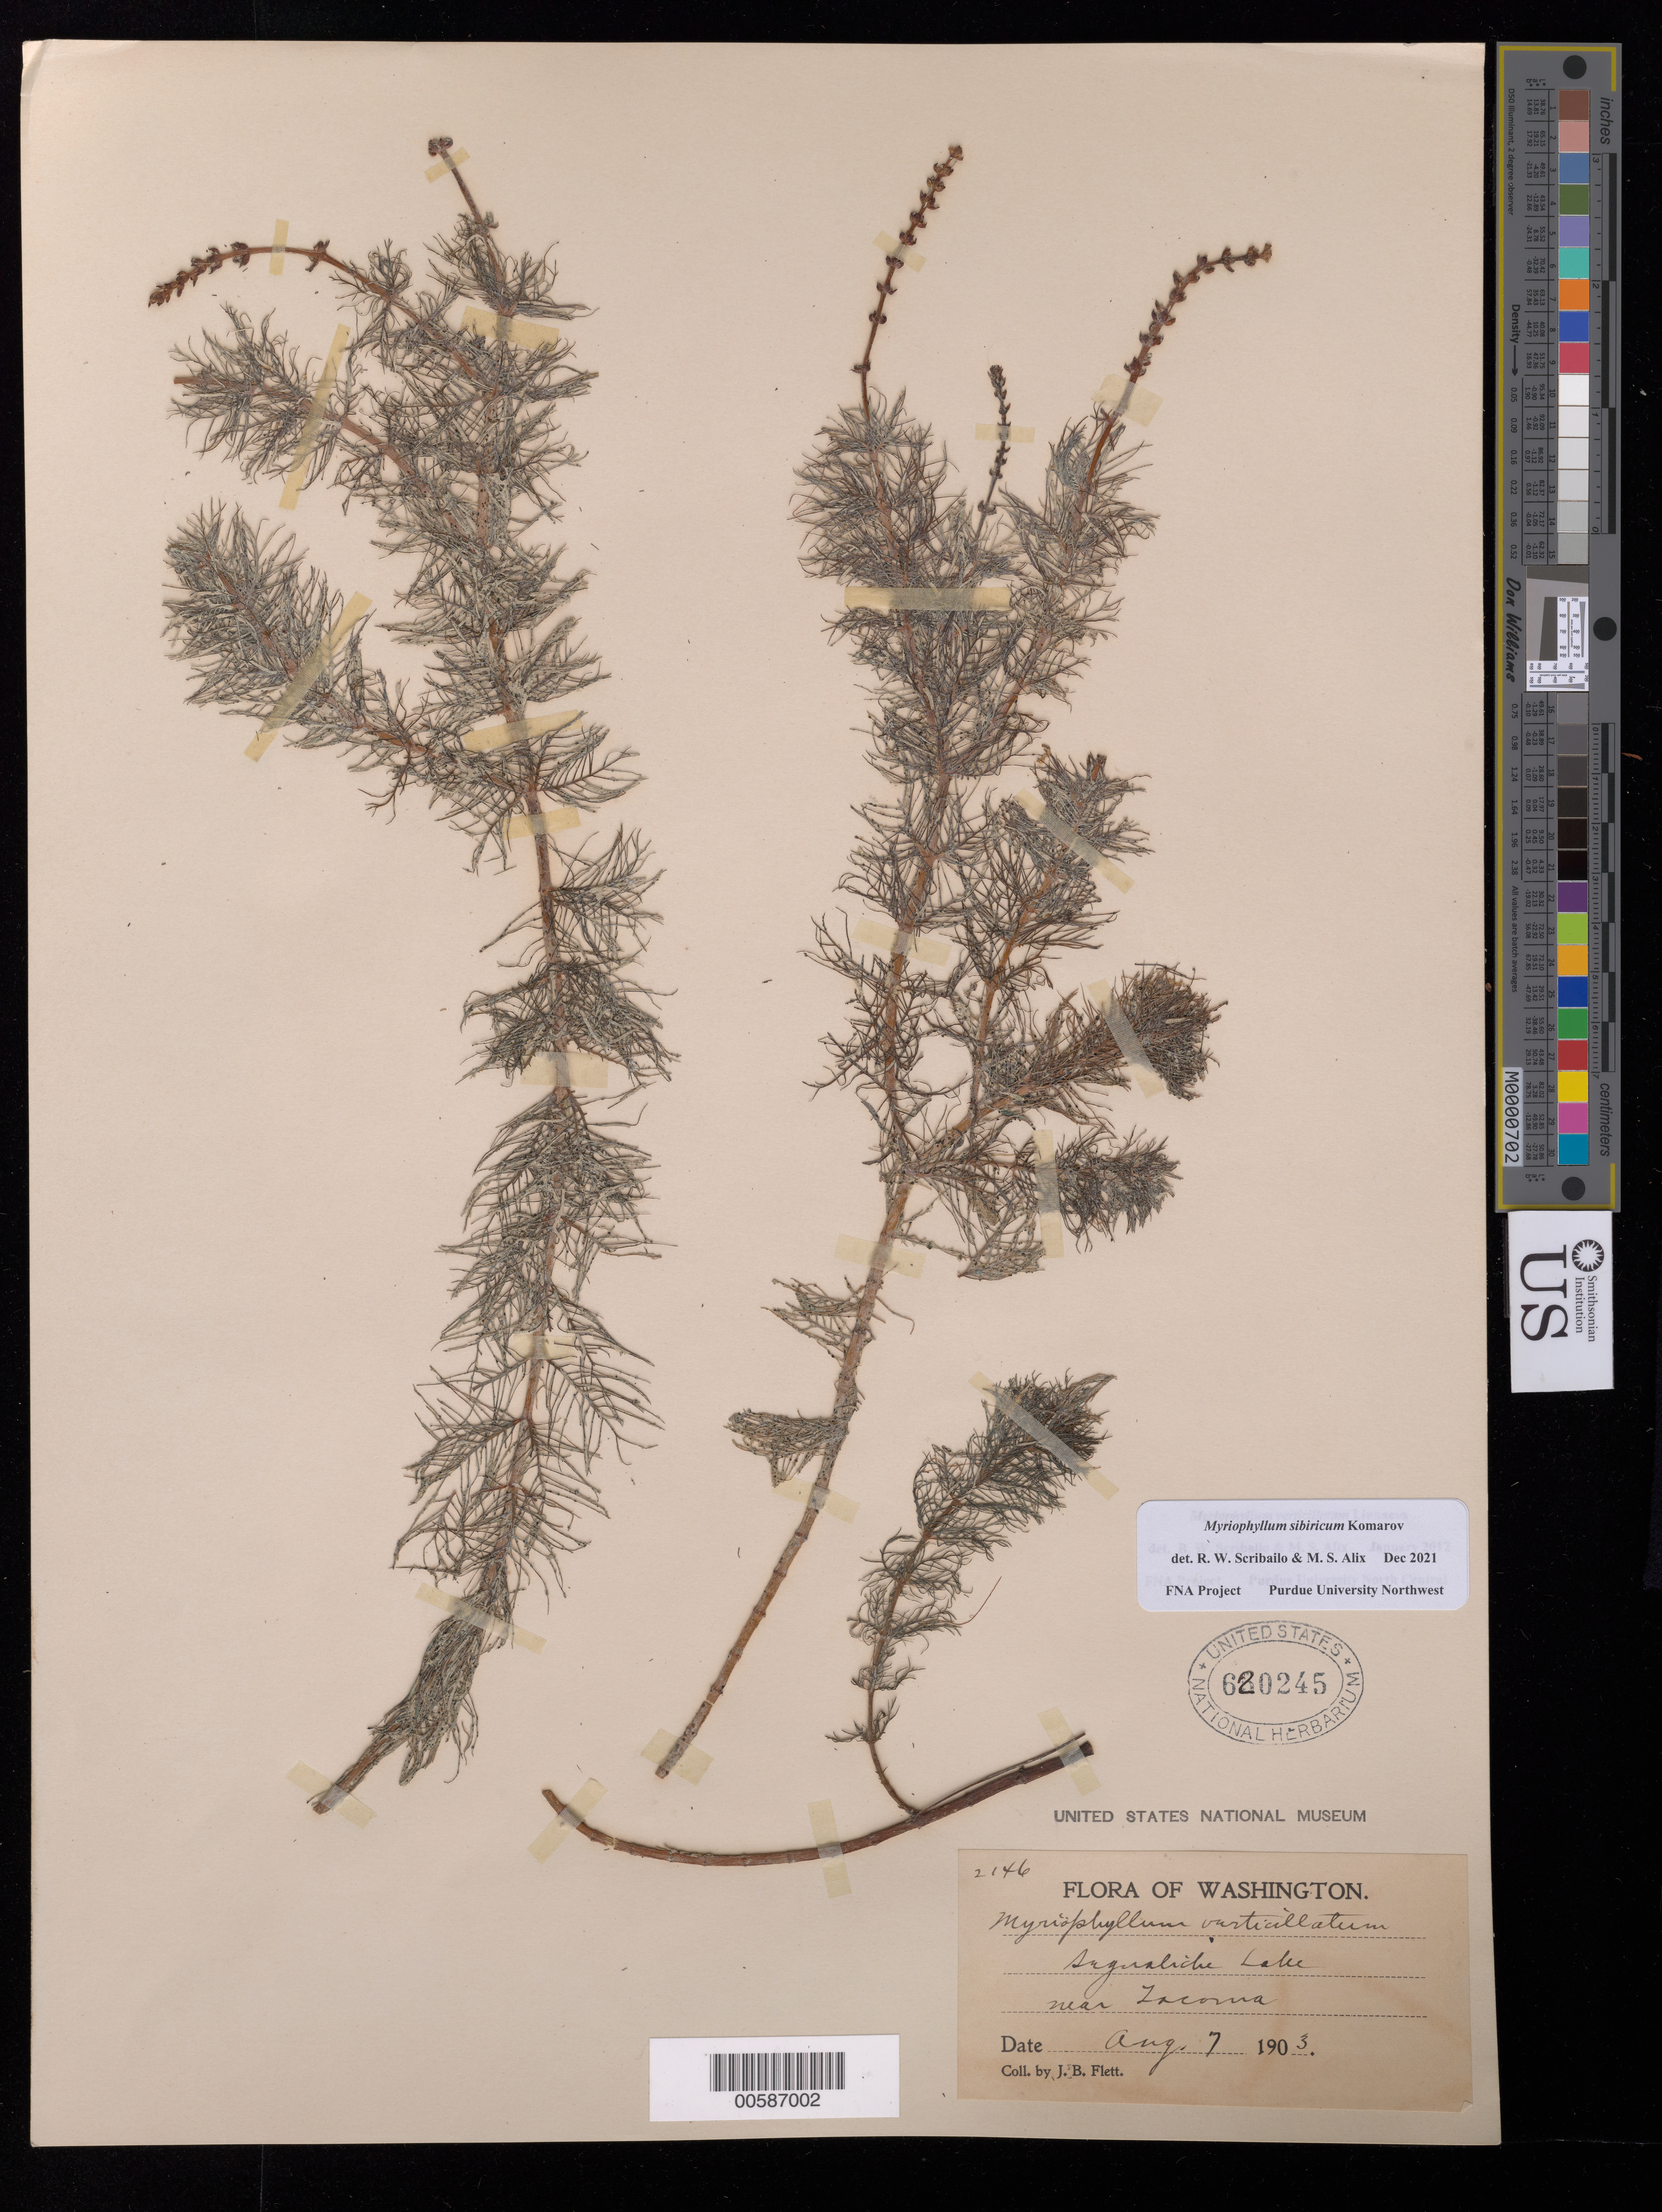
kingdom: Plantae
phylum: Tracheophyta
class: Magnoliopsida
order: Saxifragales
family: Haloragaceae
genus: Myriophyllum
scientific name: Myriophyllum sibiricum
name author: Kom.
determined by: Scribailo, R. W.; Alix, M. S.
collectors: J. Flett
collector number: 2146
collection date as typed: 07 Aug 1903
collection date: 1903-08-07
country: United States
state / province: Washington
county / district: Pierce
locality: Tacoma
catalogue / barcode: US 620245